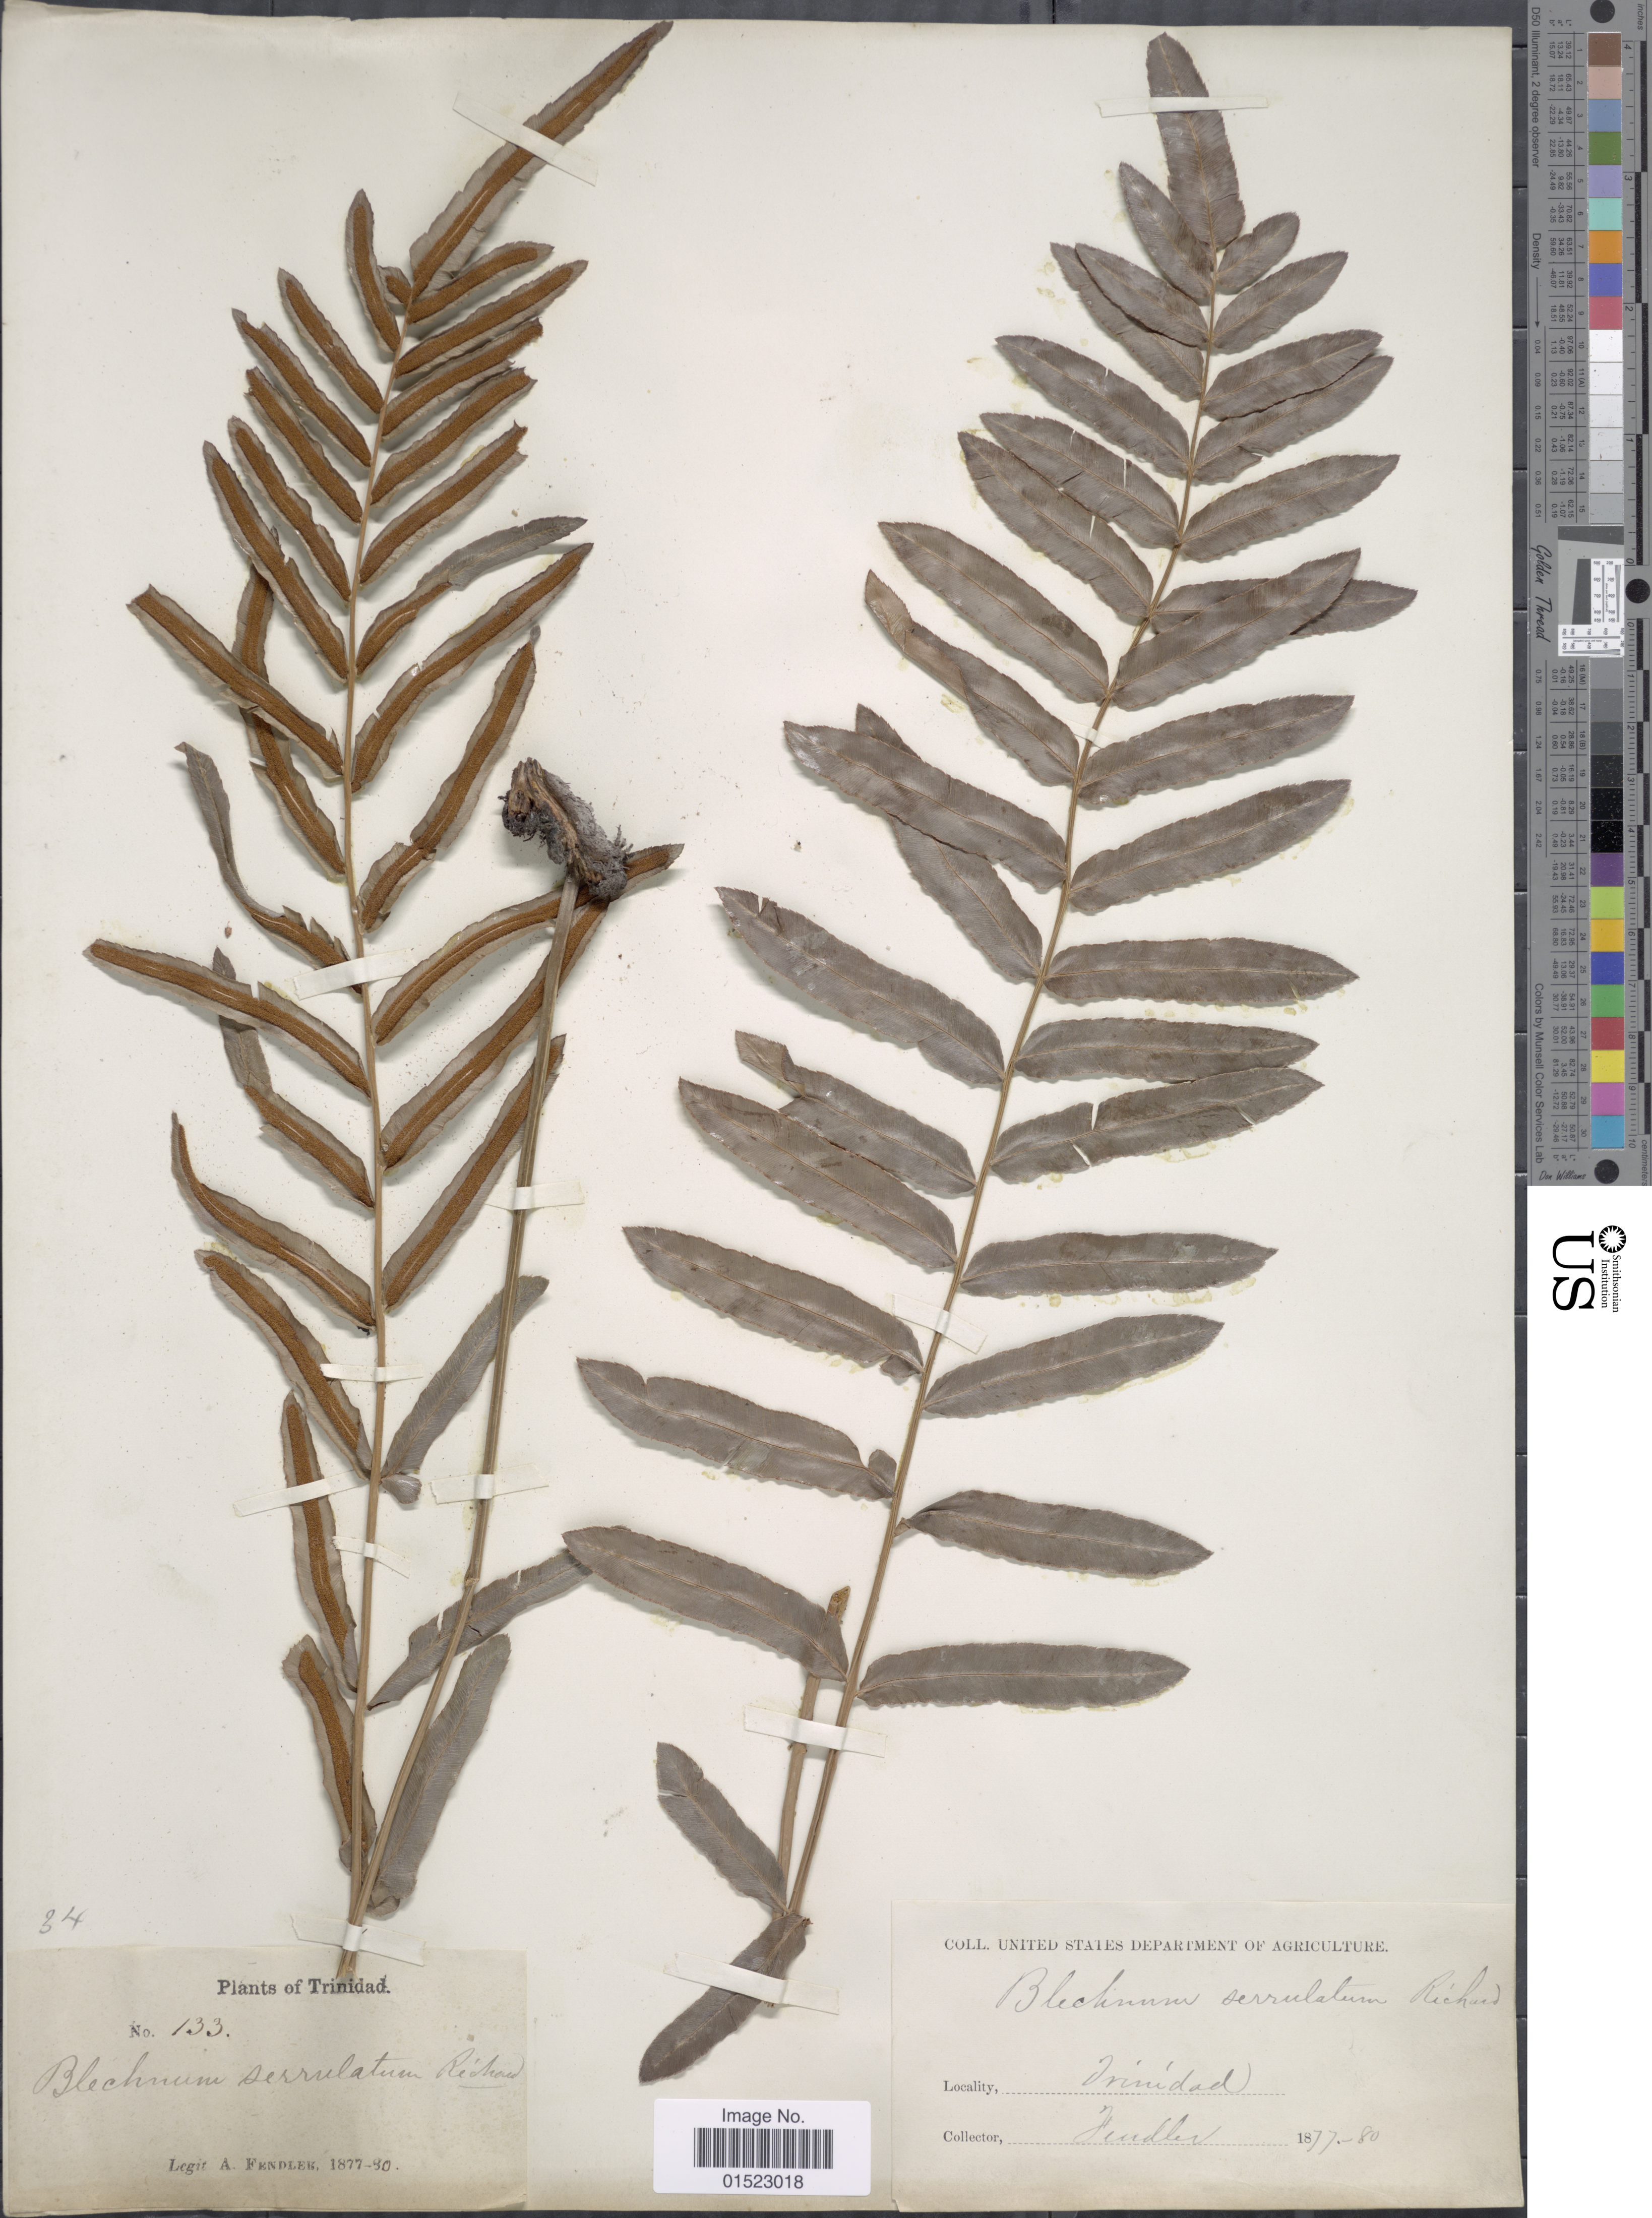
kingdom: Plantae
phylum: Tracheophyta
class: Polypodiopsida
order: Polypodiales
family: Blechnaceae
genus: Telmatoblechnum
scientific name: Telmatoblechnum serrulatum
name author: (Rich.) Perrie et al.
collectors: A. Fendler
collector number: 133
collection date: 1877/1880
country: Trinidad and Tobago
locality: Trinidad